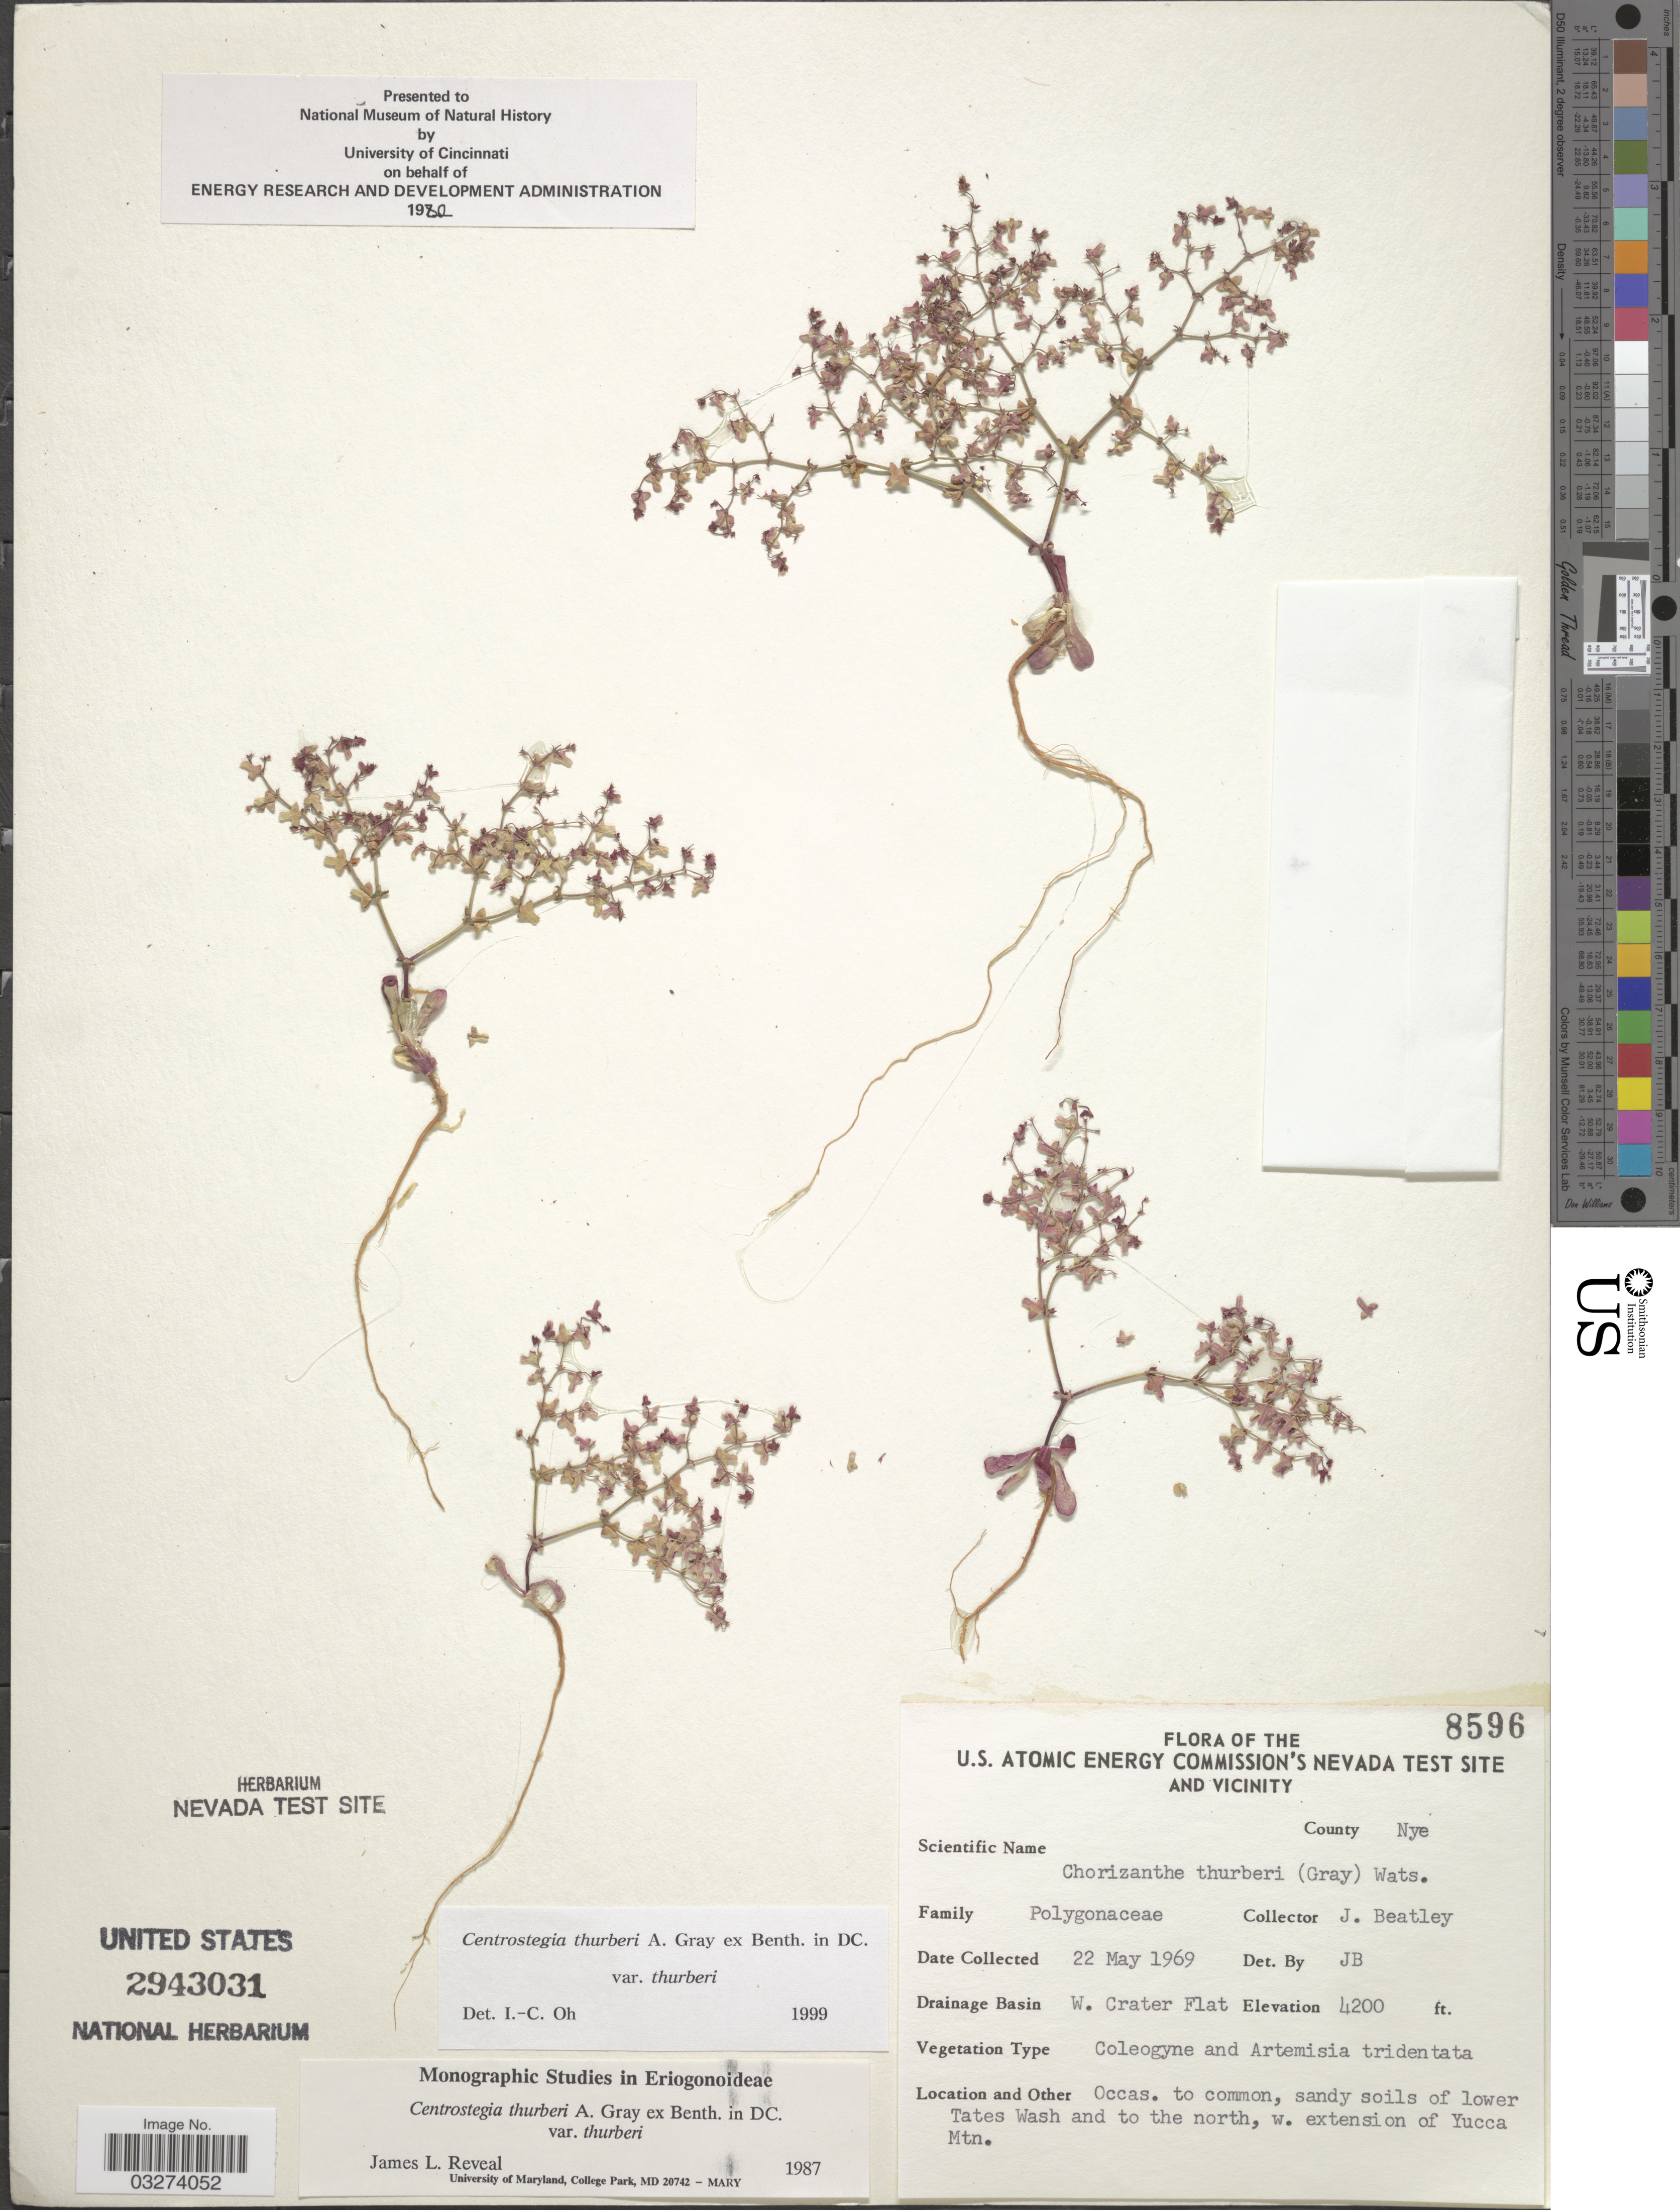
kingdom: Plantae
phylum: Tracheophyta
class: Magnoliopsida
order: Caryophyllales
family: Polygonaceae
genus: Centrostegia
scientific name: Centrostegia thurberi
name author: A. Gray ex Benth.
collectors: J. C. Beatley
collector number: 8596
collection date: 1969-05-22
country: United States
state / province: Nevada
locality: U.S. Atomic Energy Commission's Nevada Test Site and Vicinity. County Nye. Drainage Basin W. Crater Flat. Tates Wash and to the north, w. extension of Yucca Mtn.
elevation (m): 1280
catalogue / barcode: US 2943031